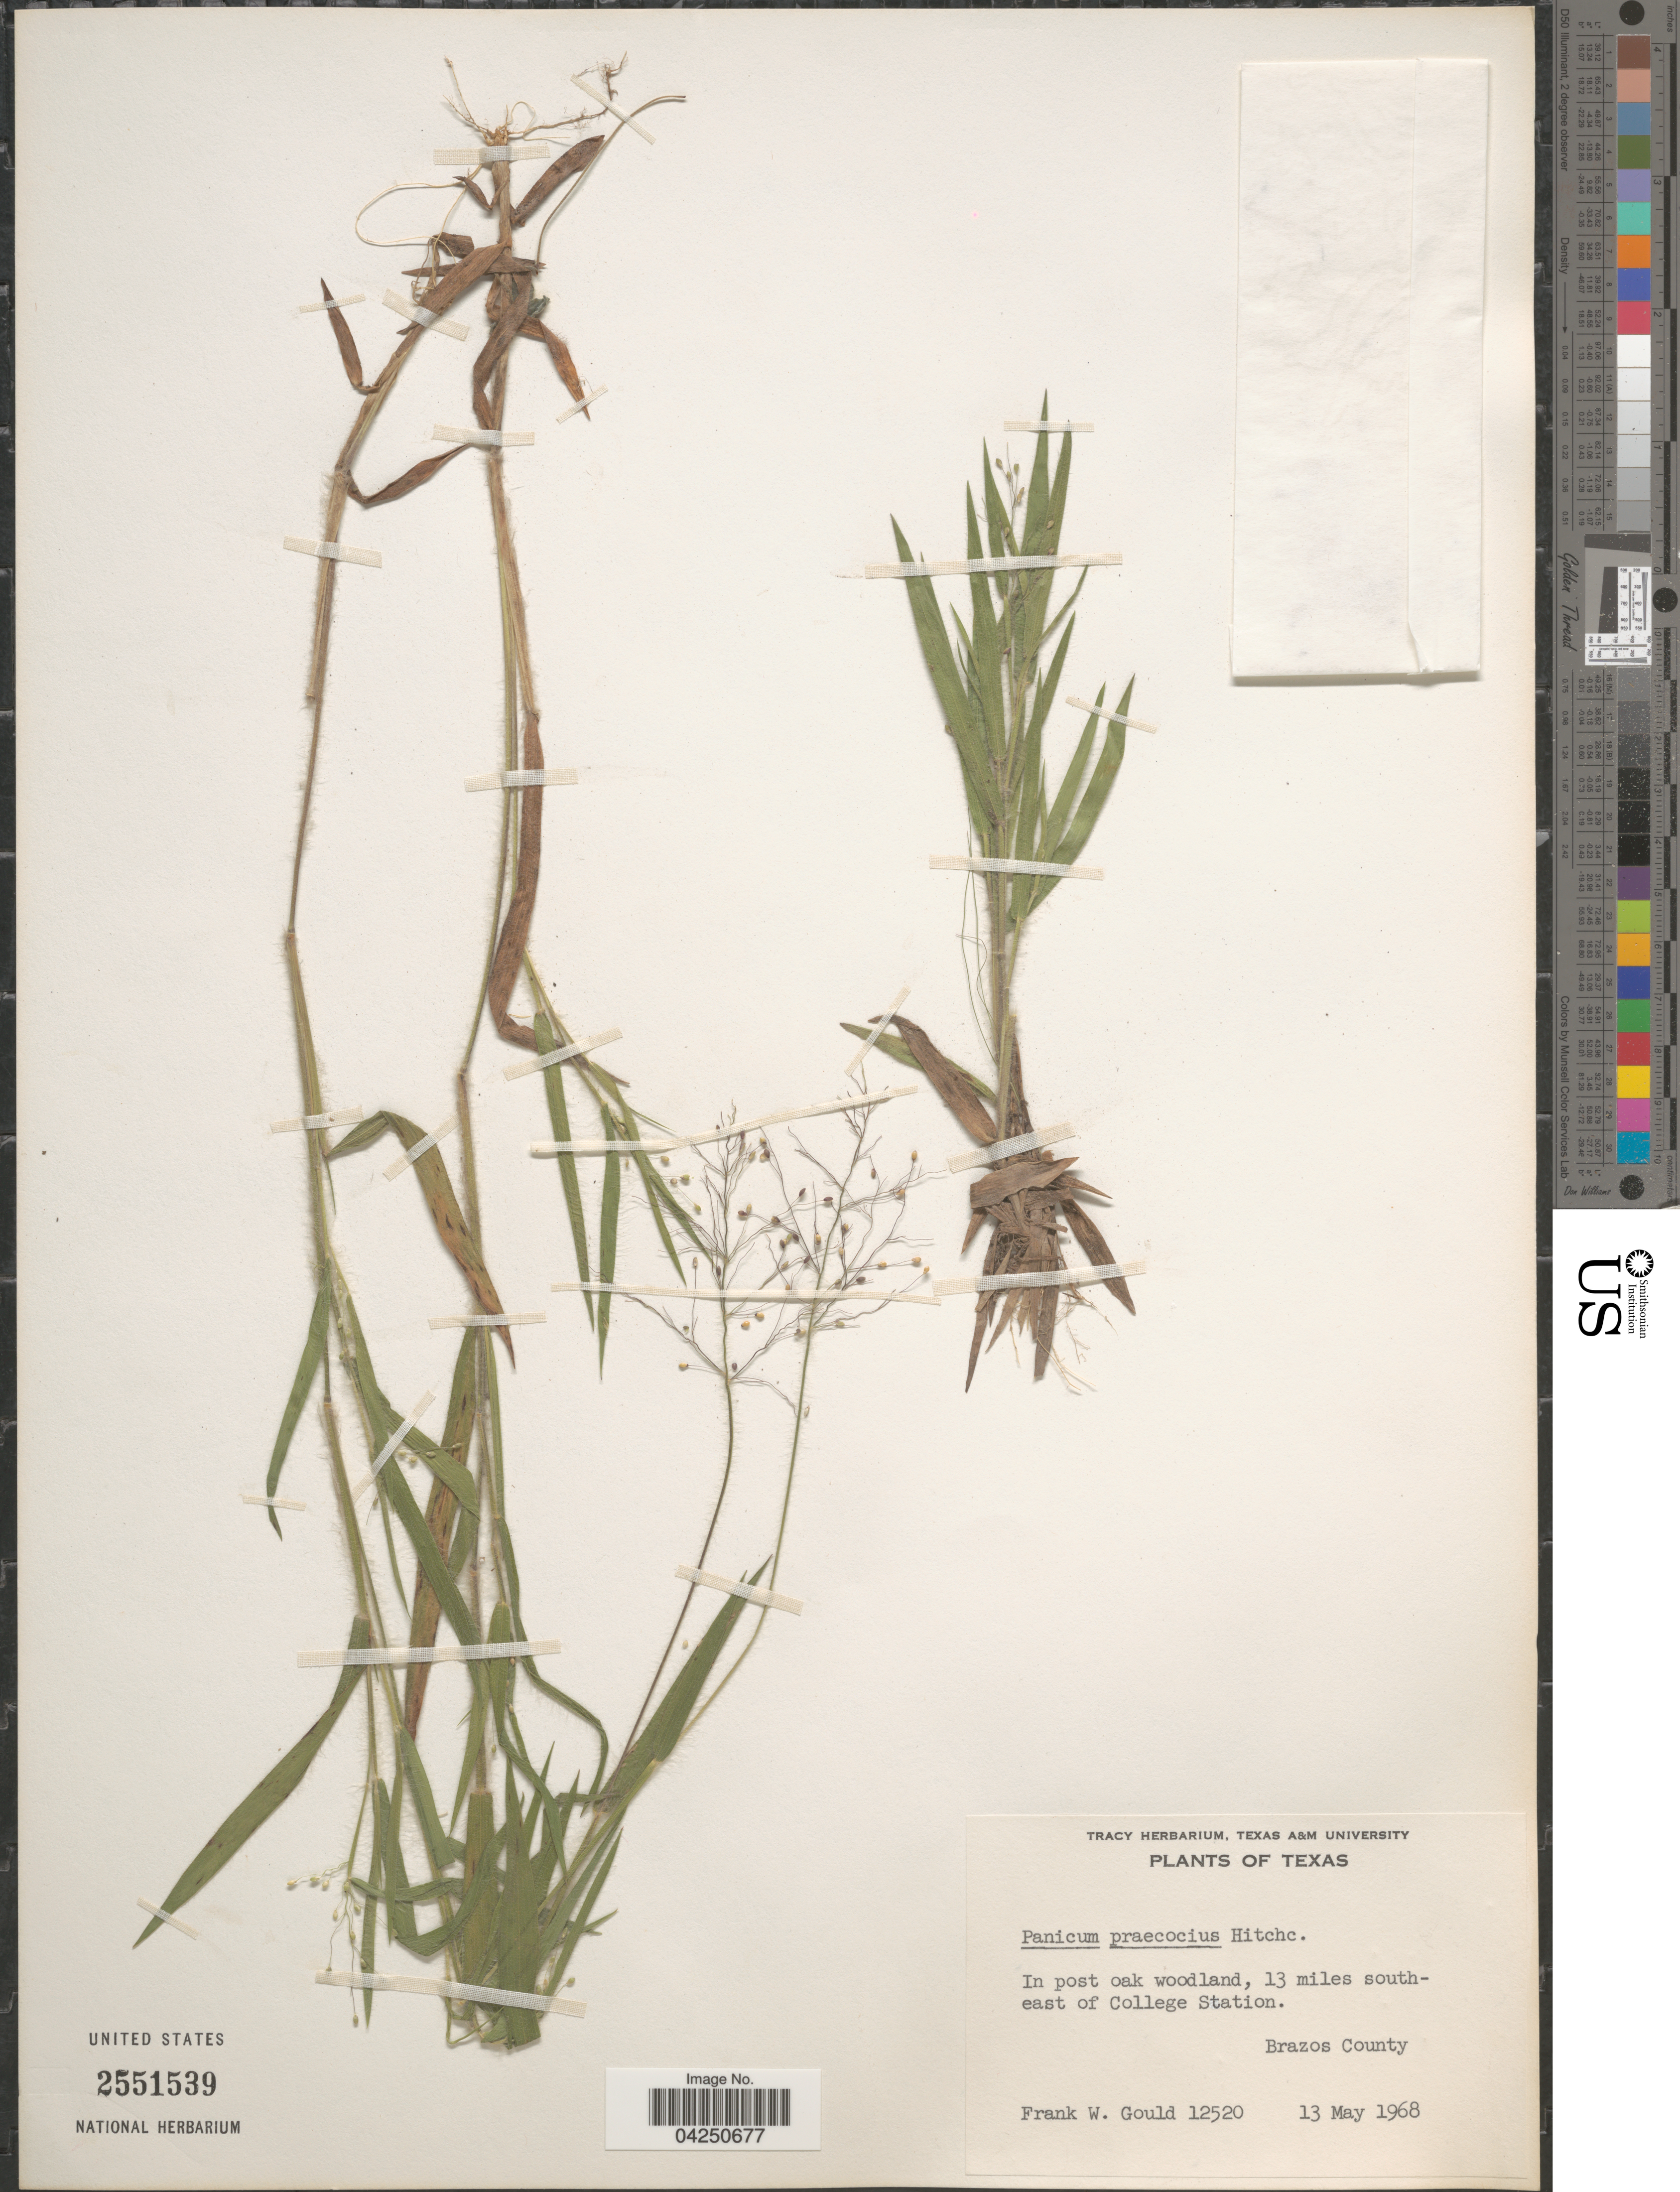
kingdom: Plantae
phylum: Tracheophyta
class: Liliopsida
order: Poales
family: Poaceae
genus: Dichanthelium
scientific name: Dichanthelium acuminatum var. acuminatum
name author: (Sw.) Gould & C.A. Clark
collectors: F. W. Gould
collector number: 12520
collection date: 1968-05-13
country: United States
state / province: Texas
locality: In post oak woodland, 13 miles south-east of College Station. Brazos County.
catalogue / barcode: US 2551539